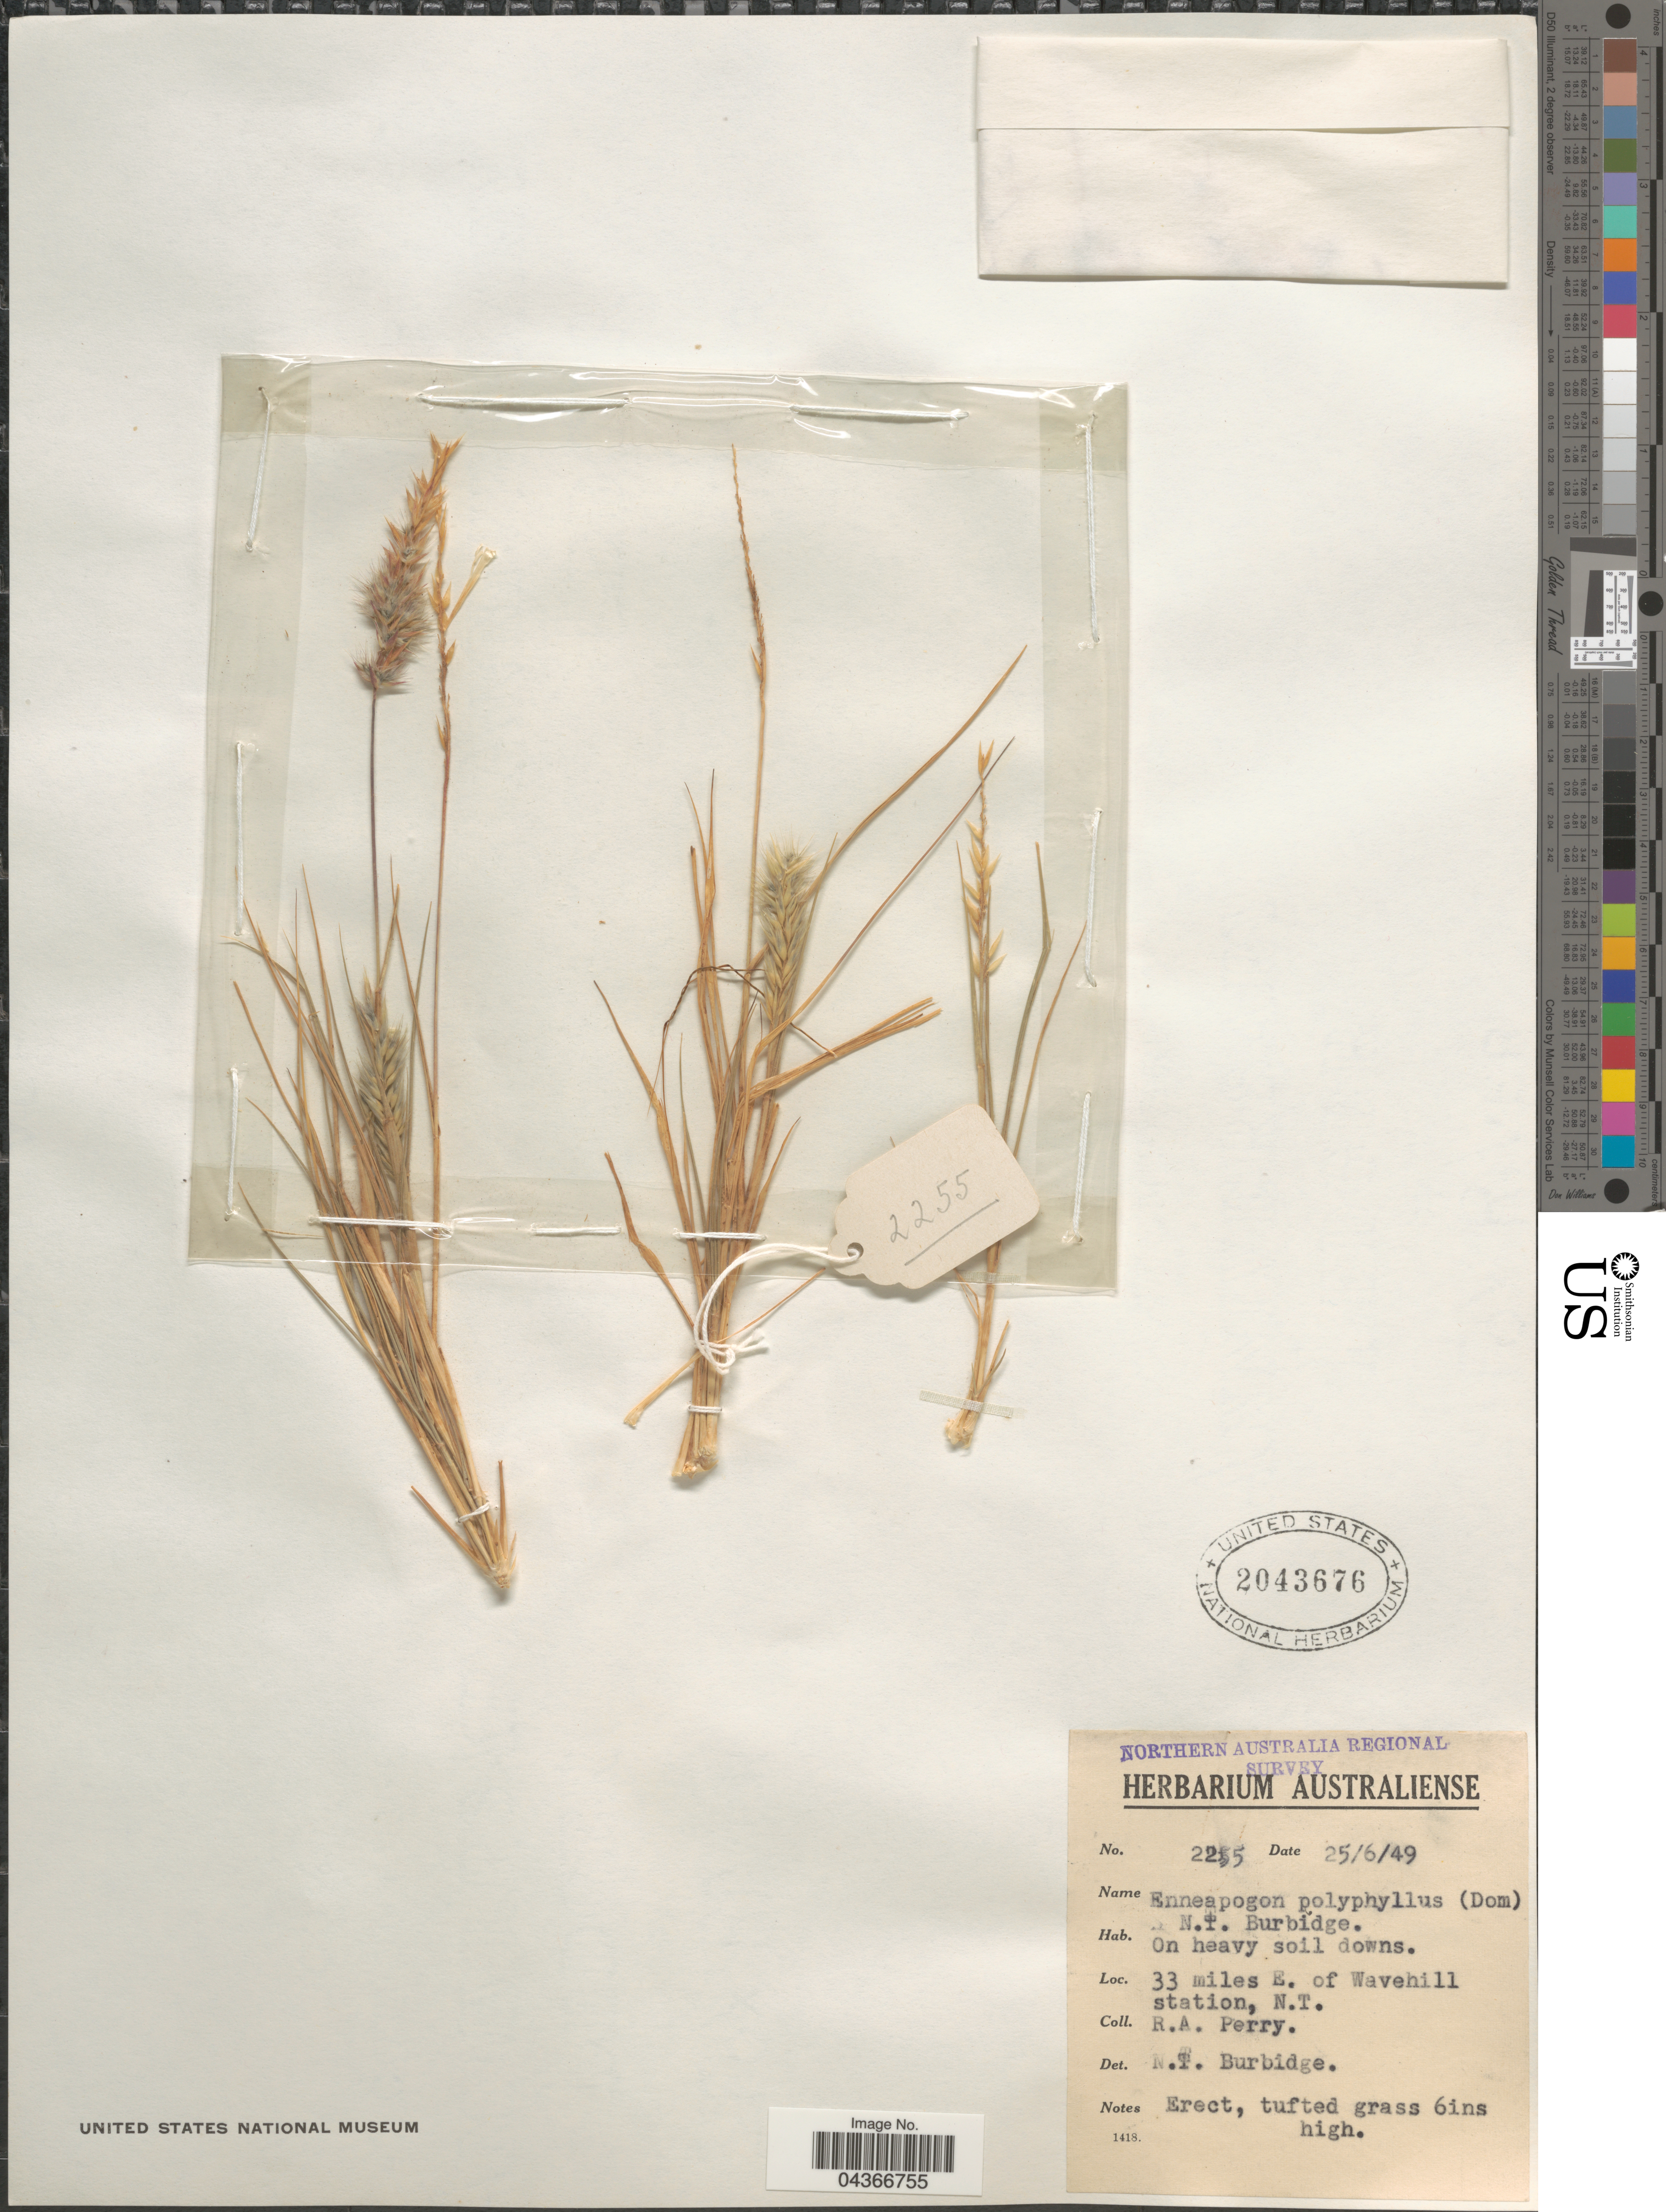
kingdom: Plantae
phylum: Tracheophyta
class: Liliopsida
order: Poales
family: Poaceae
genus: Enneapogon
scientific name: Enneapogon polyphyllus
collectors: Perry, R. A.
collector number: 2255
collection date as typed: Transcribed d/m/y: 25/6/49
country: Australia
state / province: Northern Territory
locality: Northern Australia Regional Survey. 33 miles E. of Wavehill station, N.T.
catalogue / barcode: US 2043676